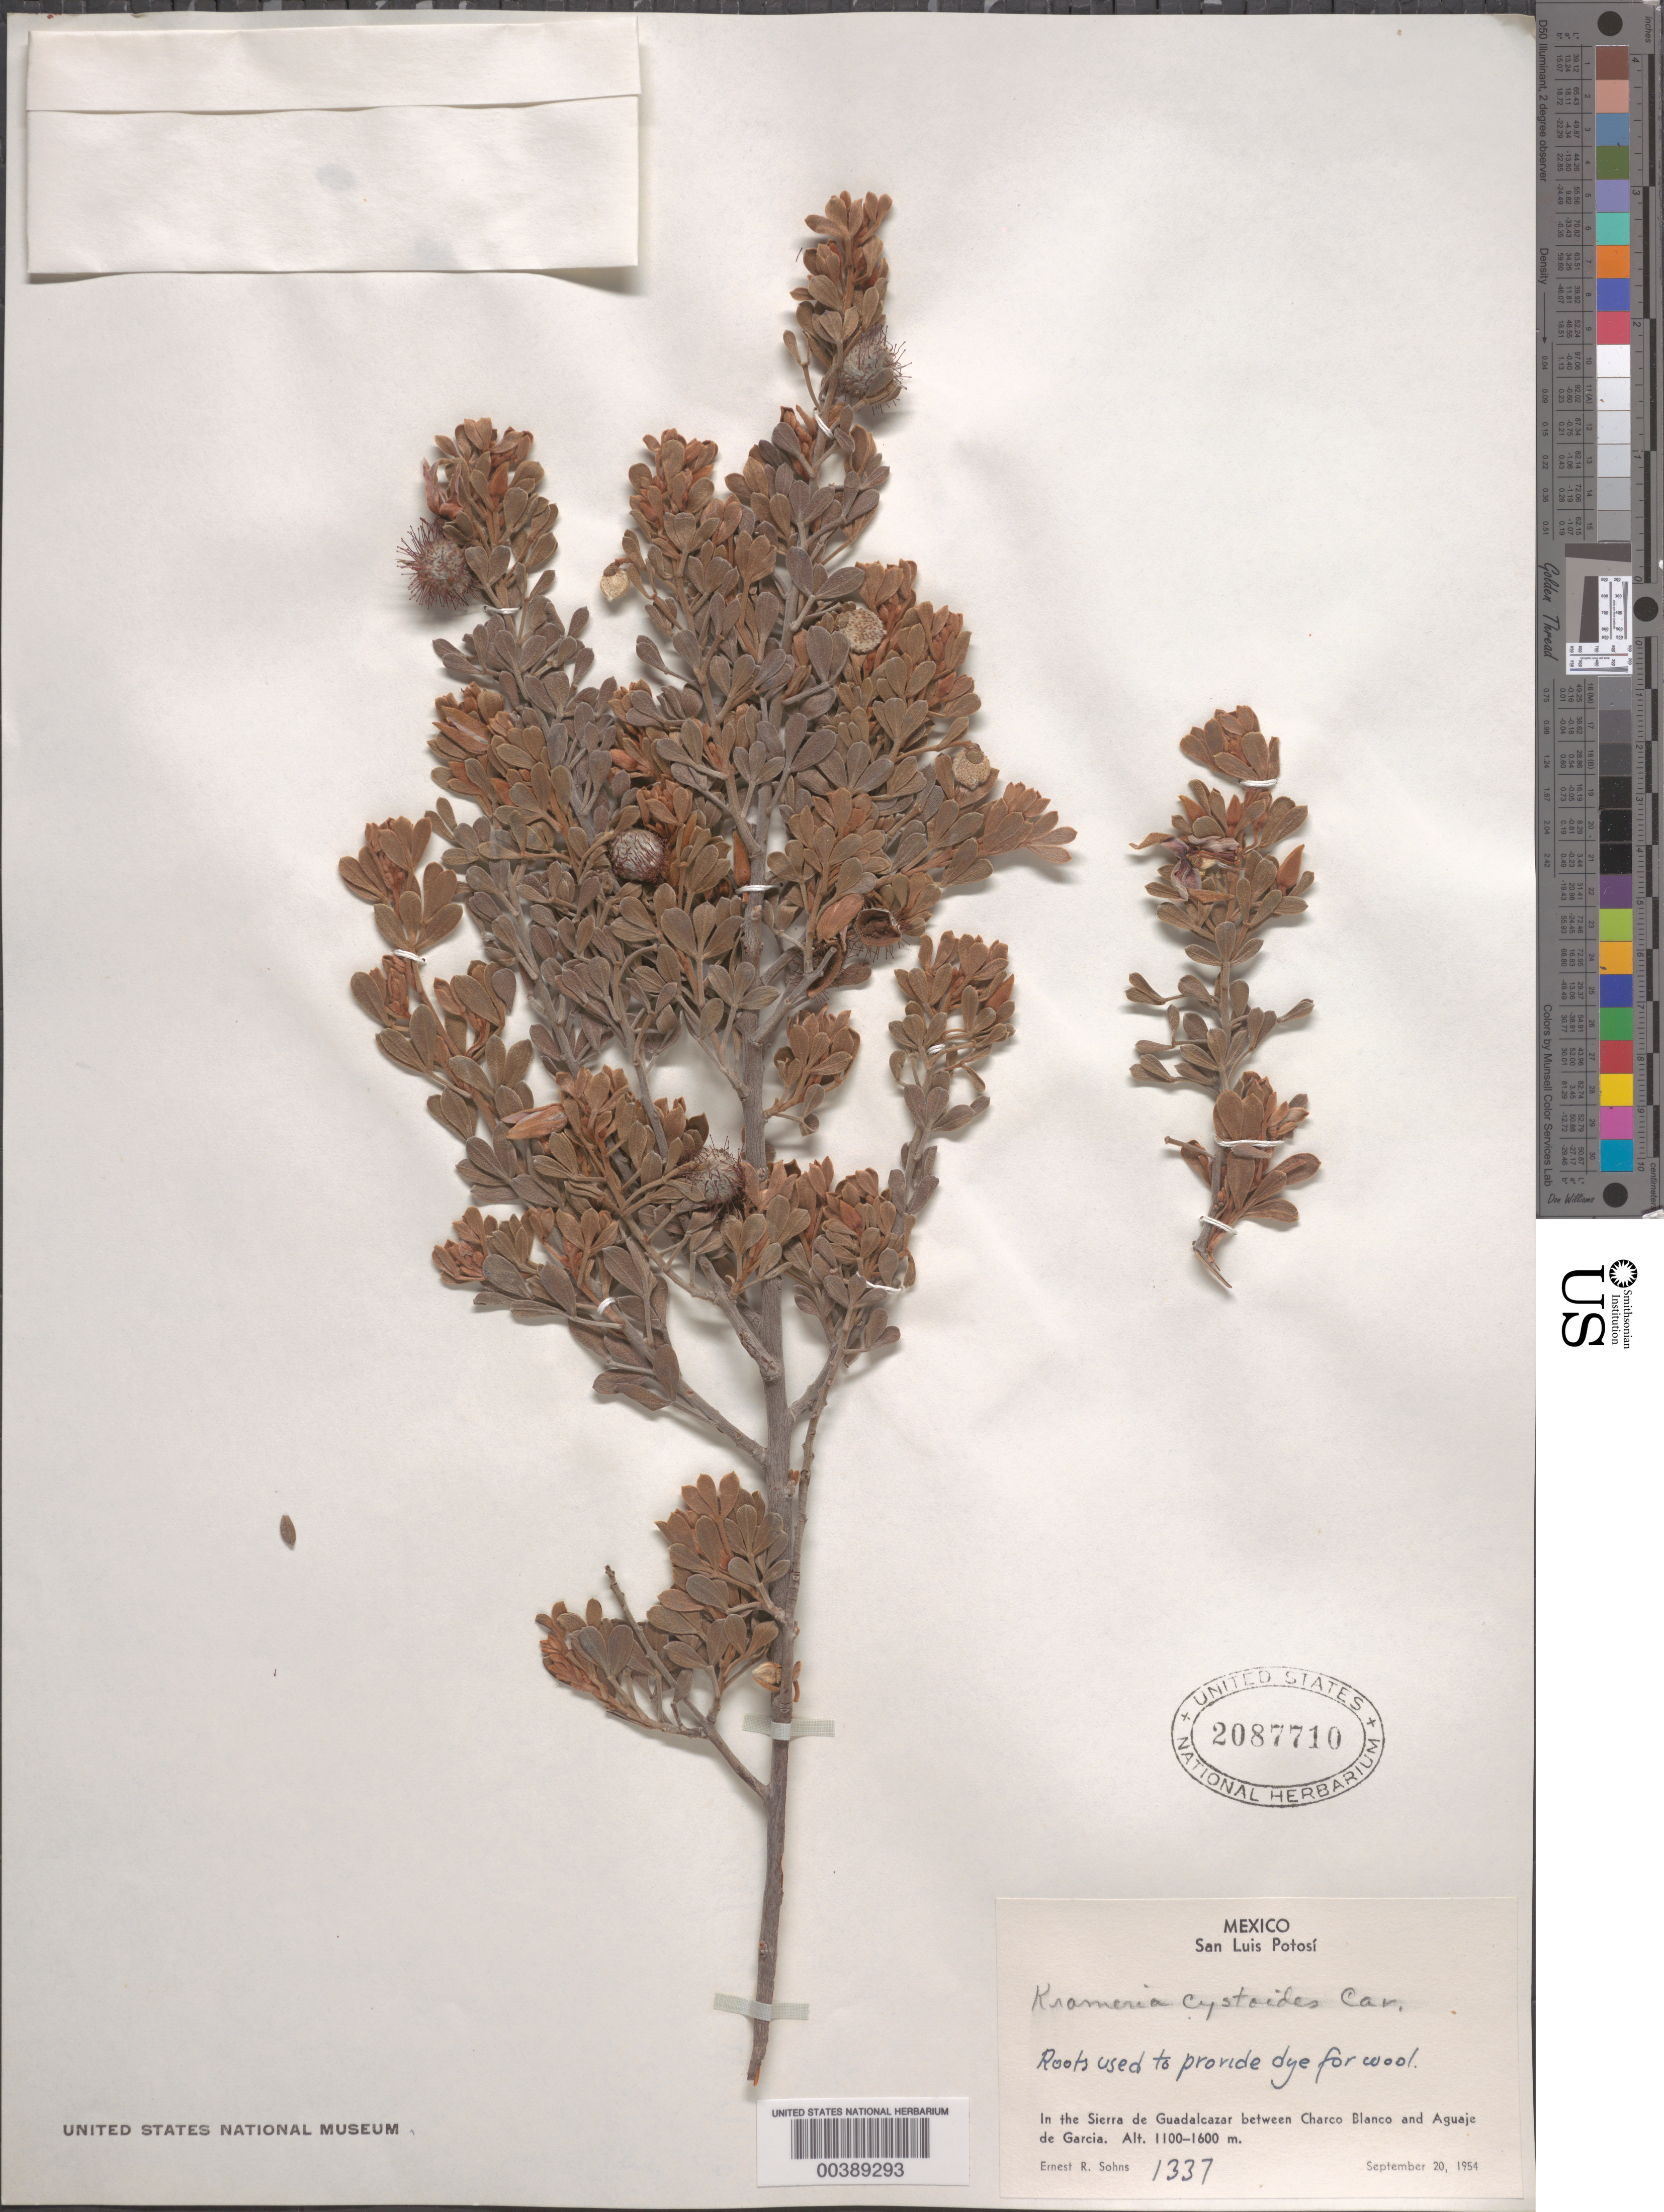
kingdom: Plantae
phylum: Tracheophyta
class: Magnoliopsida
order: Zygophyllales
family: Krameriaceae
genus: Krameria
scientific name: Krameria cytisoides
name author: Cav.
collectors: E. R. Sohns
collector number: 1337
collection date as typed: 20 Sep 1954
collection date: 1954-09-20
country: Mexico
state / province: San Luis Potosí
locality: In the sierra de Guadalcazar between carco blanco and aguaje de garcia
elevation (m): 1100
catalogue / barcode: US 2087710